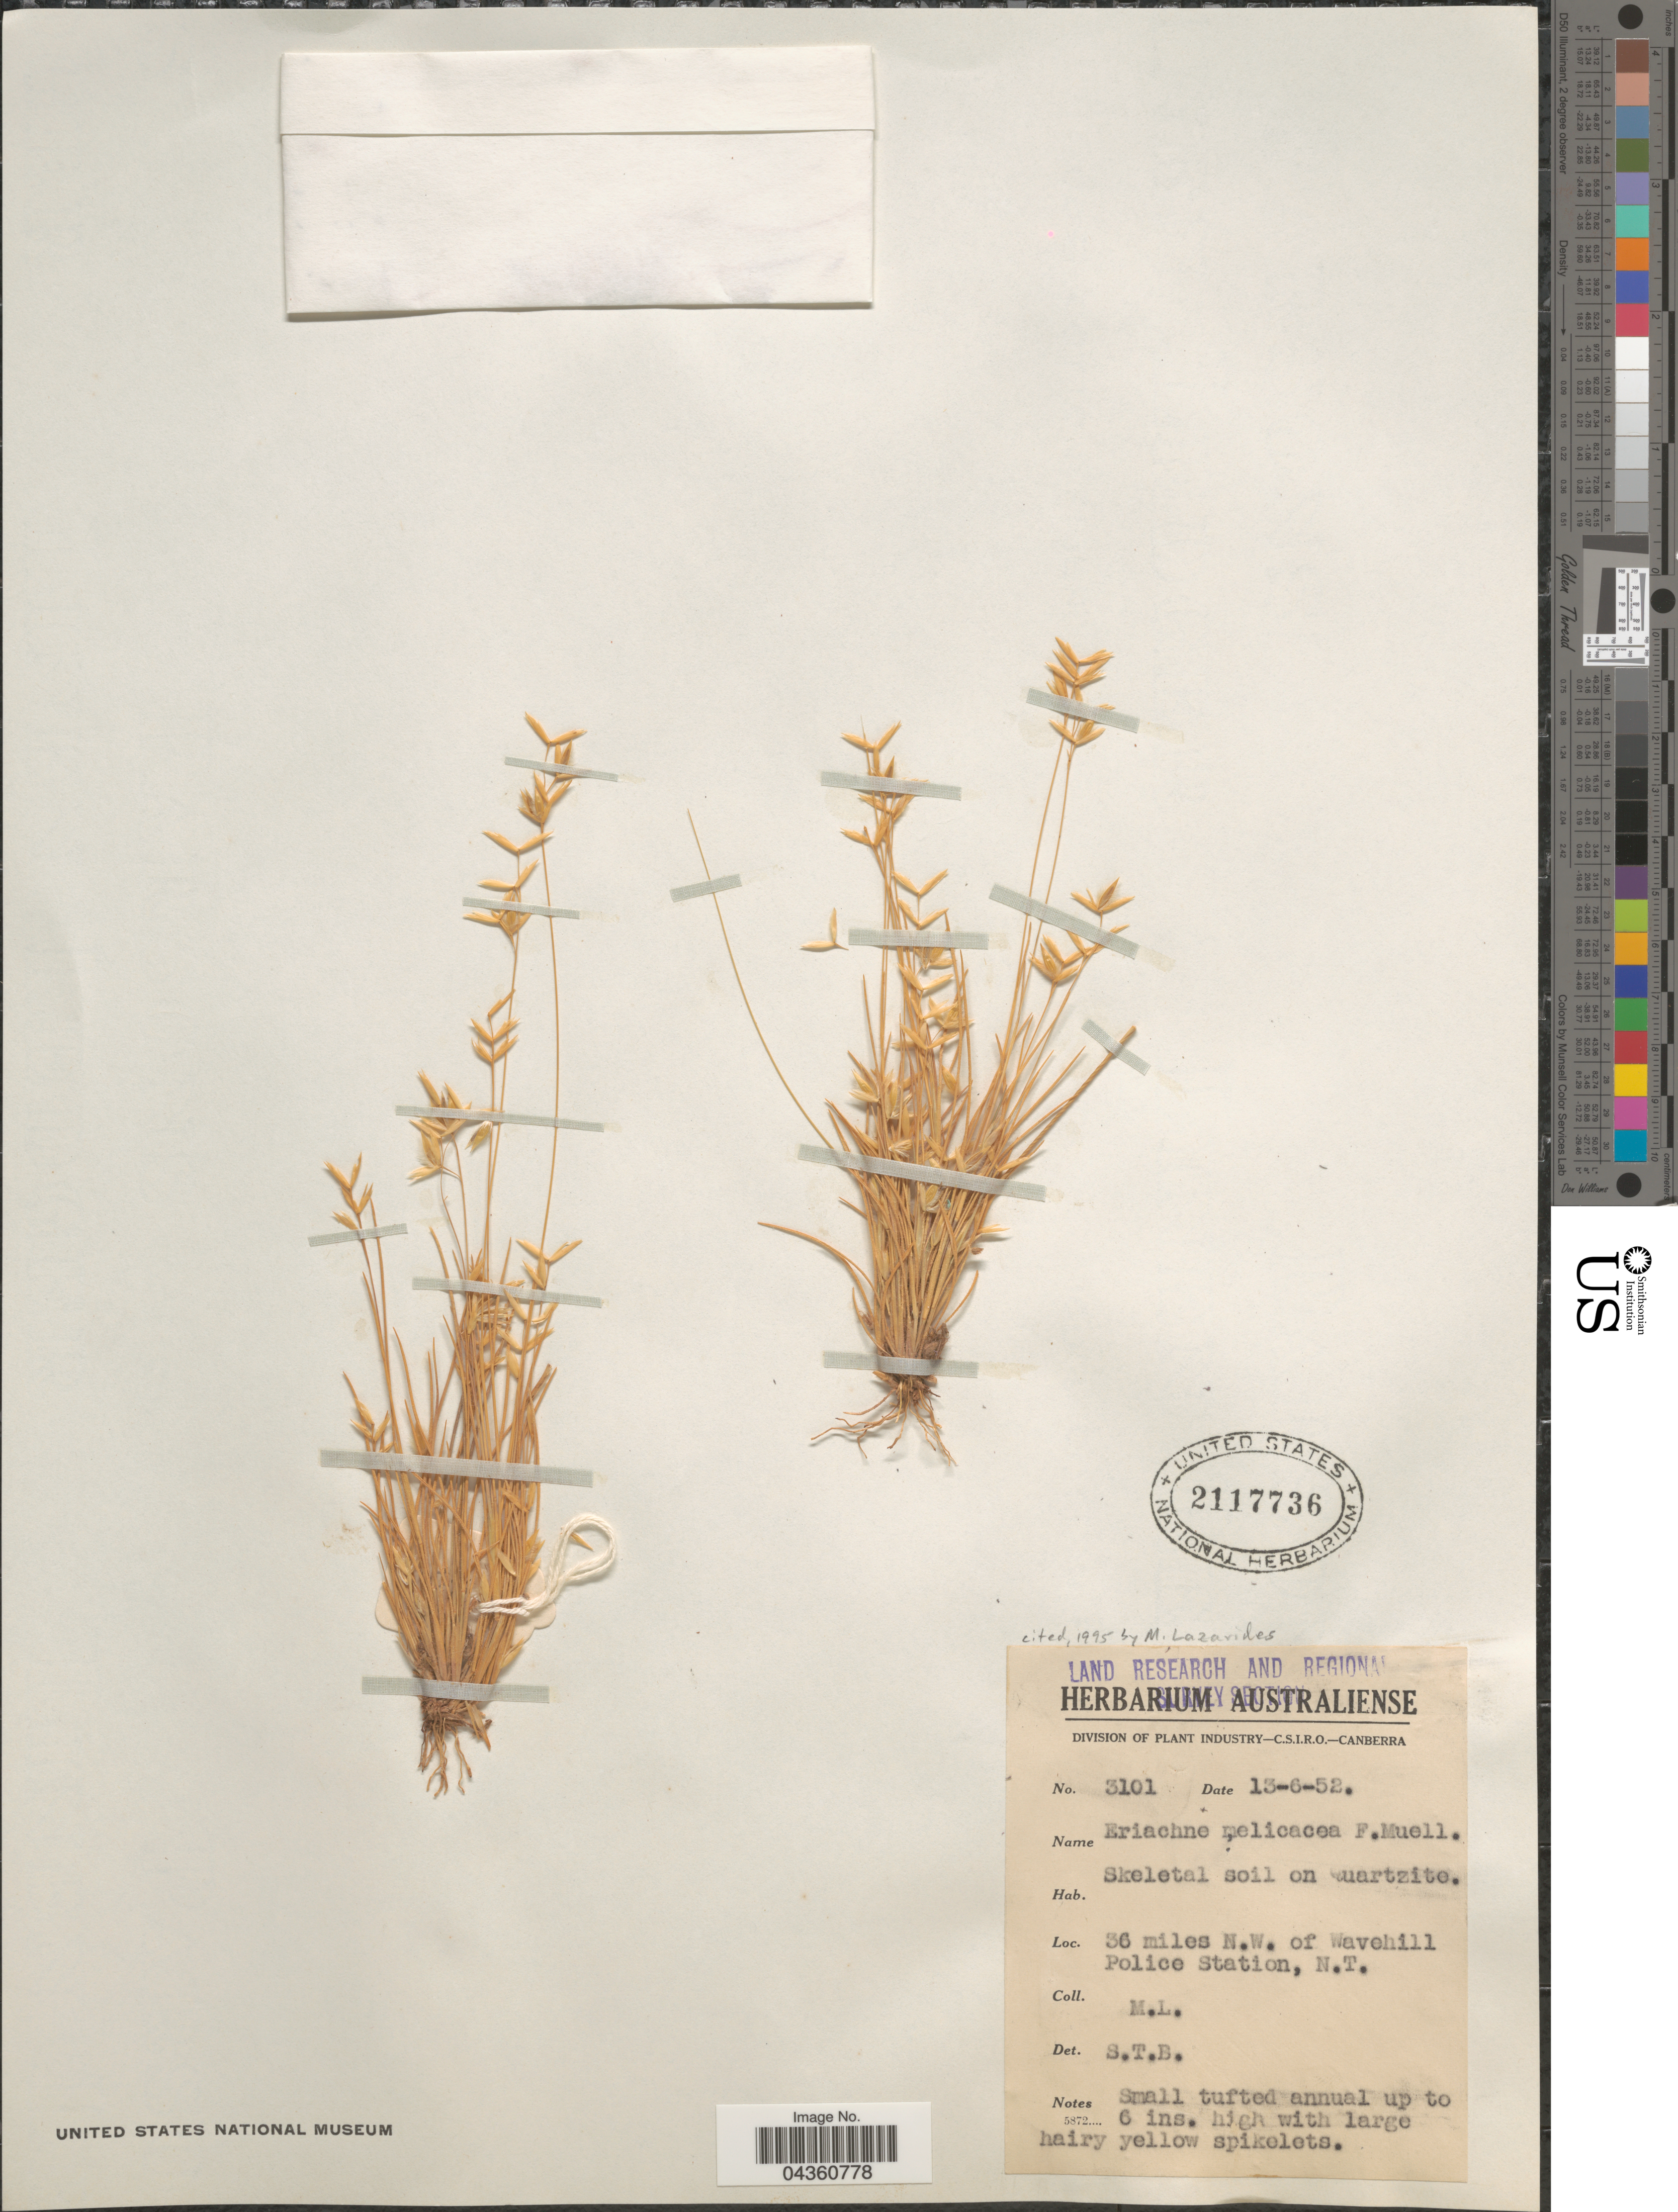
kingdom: Plantae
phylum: Tracheophyta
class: Liliopsida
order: Poales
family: Poaceae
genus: Eriachne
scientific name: Eriachne melicacea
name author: F. Muell.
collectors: M. L.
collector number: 3101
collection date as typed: Transcribed d/m/y: 13/6/52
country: Australia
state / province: Northern Territory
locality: Land Research and Regional Survey Section. 36 miles N.W. of Wavehill Police Station.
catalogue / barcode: US 2117736